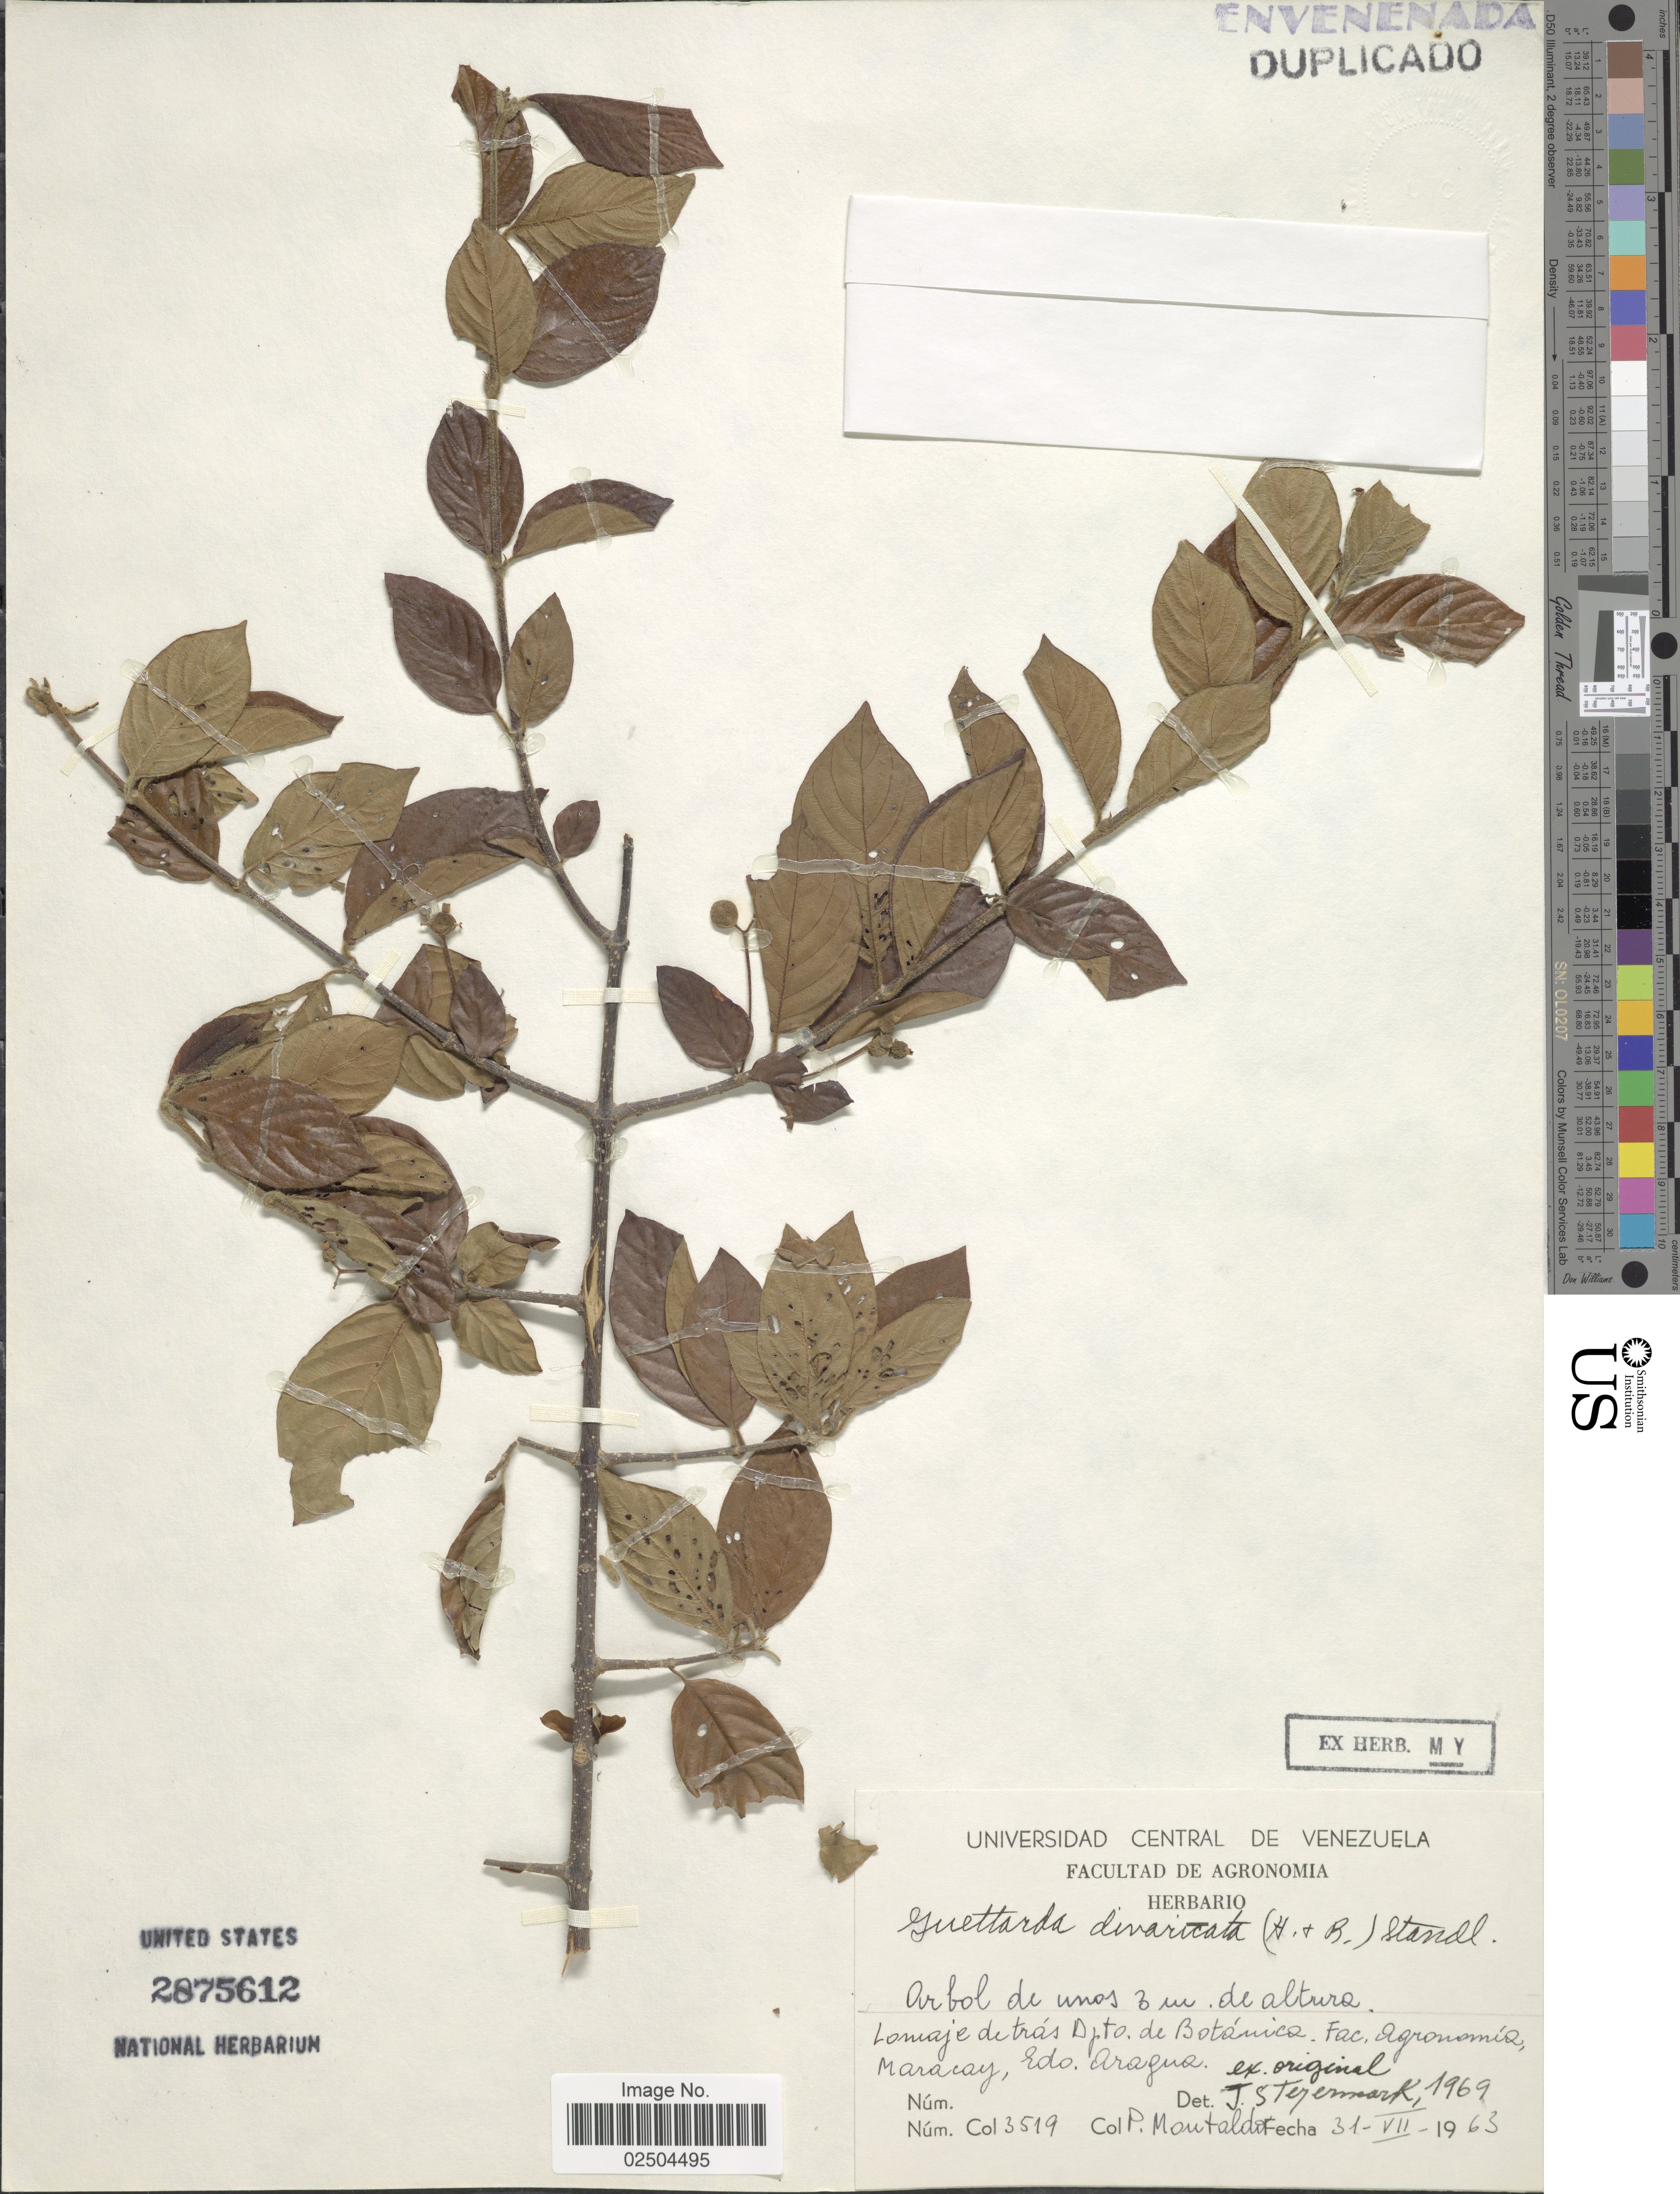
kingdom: Plantae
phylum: Tracheophyta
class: Magnoliopsida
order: Gentianales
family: Rubiaceae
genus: Guettarda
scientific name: Guettarda divaricata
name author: (Humb. & Bonpl. ex Roem. & Schult.) Standl.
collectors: P. Montaldo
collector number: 3519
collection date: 1963-12-31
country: Venezuela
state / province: Aragua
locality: Lomaje detras Dpto, de Botanica, Fac. Agronomiz, Maracay, Edo. Aragua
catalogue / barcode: US 2875612